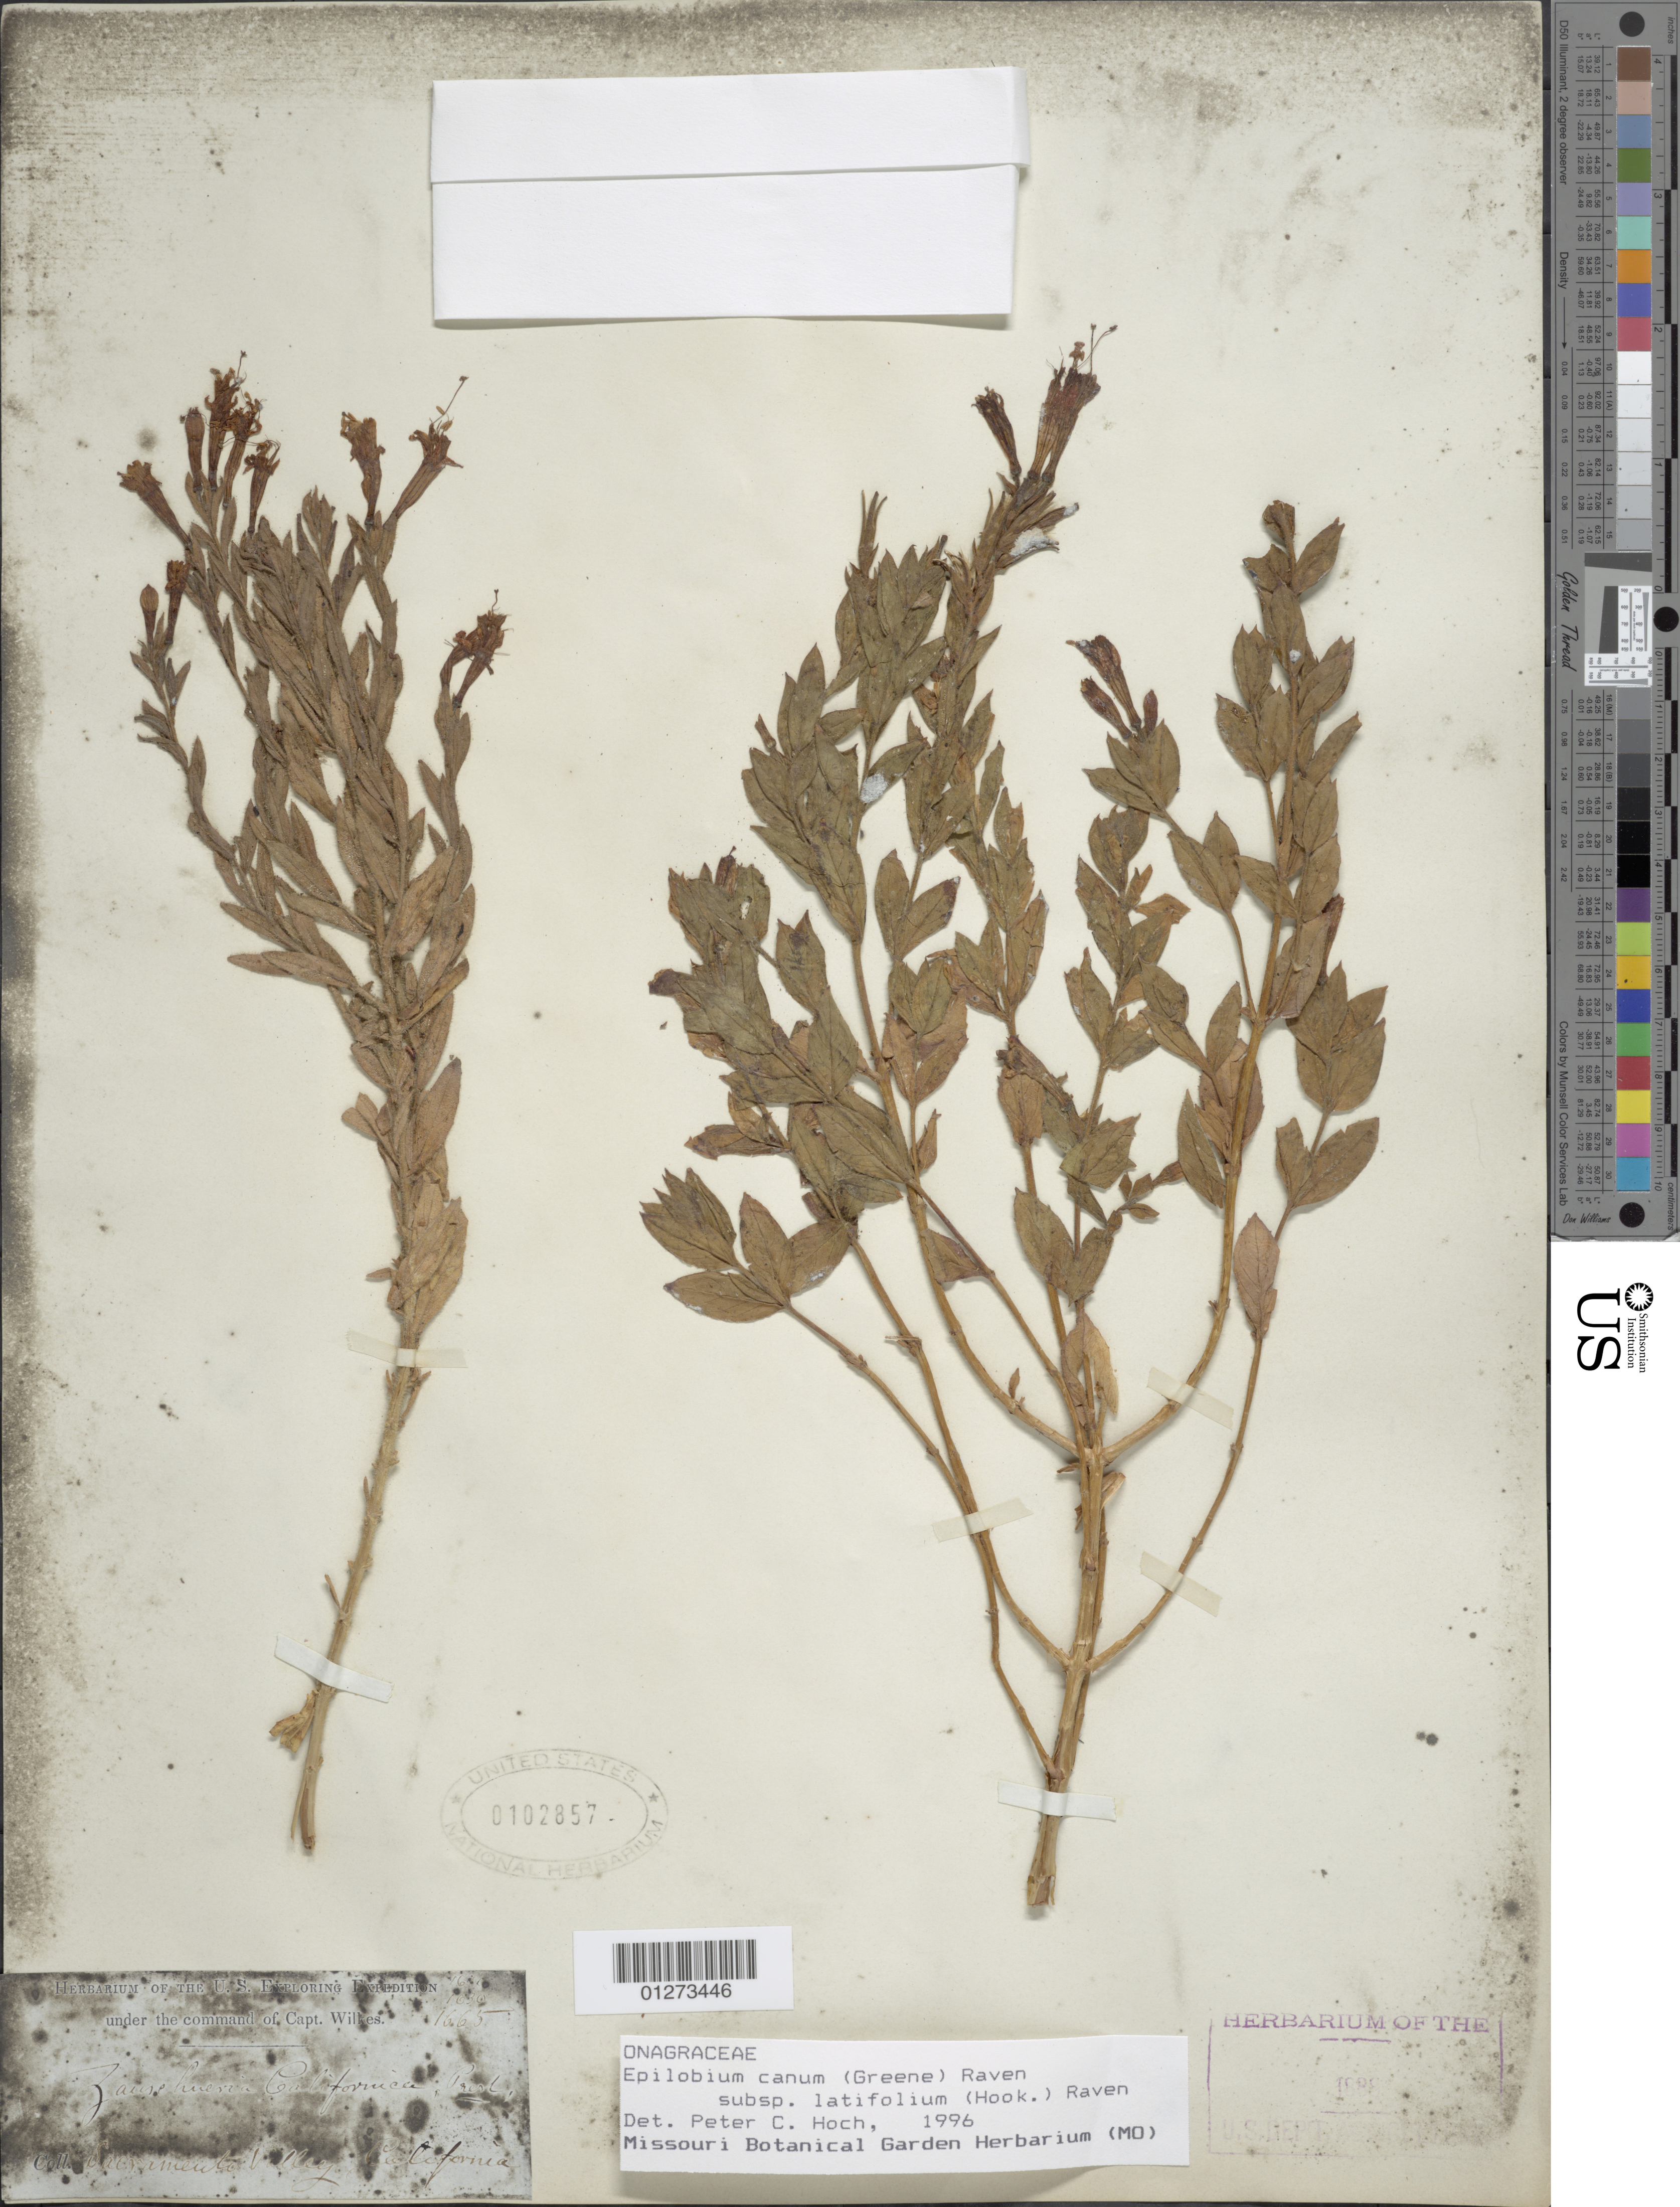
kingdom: Plantae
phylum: Tracheophyta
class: Magnoliopsida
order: Myrtales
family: Onagraceae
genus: Epilobium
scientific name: Epilobium canum subsp. latifolium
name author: (Hook.) P.H. Raven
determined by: Hoch, P. C.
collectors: Wilkes Explor. Exped.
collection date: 1838/1842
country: United States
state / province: California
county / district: Sacramento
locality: Sacramento Valley.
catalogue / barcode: US 102857